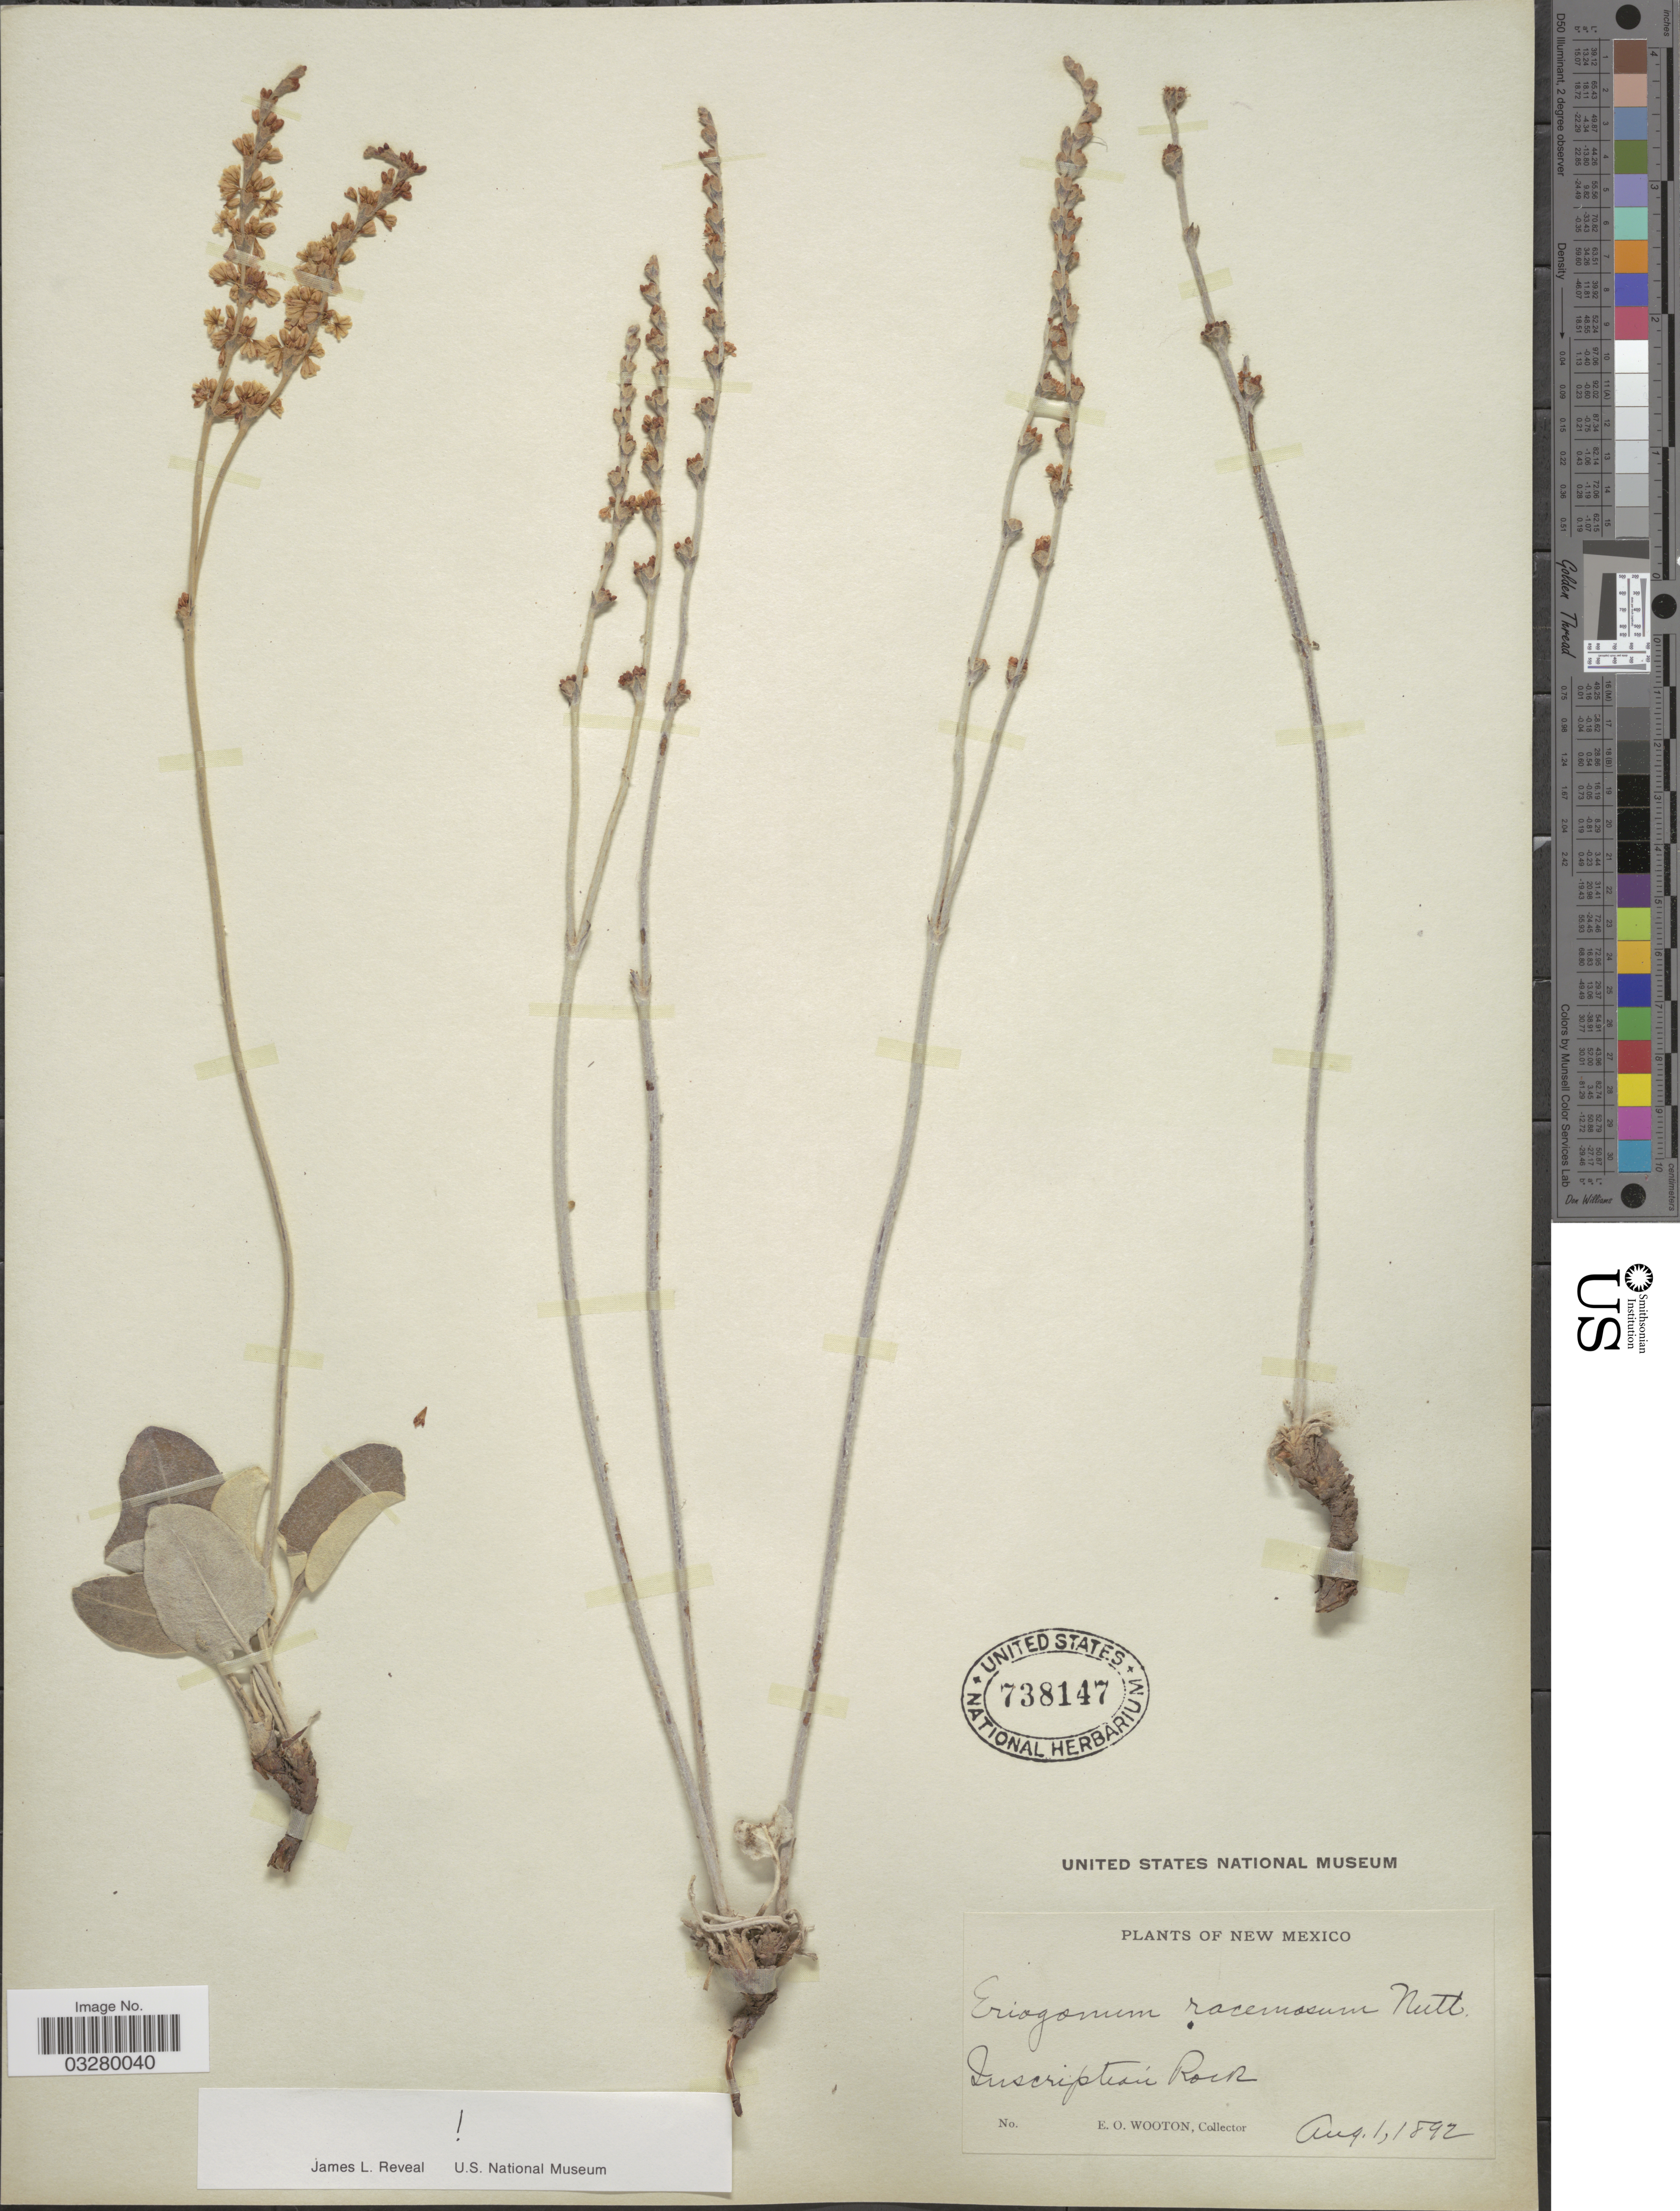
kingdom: Plantae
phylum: Tracheophyta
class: Magnoliopsida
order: Caryophyllales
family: Polygonaceae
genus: Eriogonum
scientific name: Eriogonum racemosum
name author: Nutt.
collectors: E. O. Wooton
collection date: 1892-08-01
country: United States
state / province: New Mexico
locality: Inscription Rock.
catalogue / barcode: US 738147